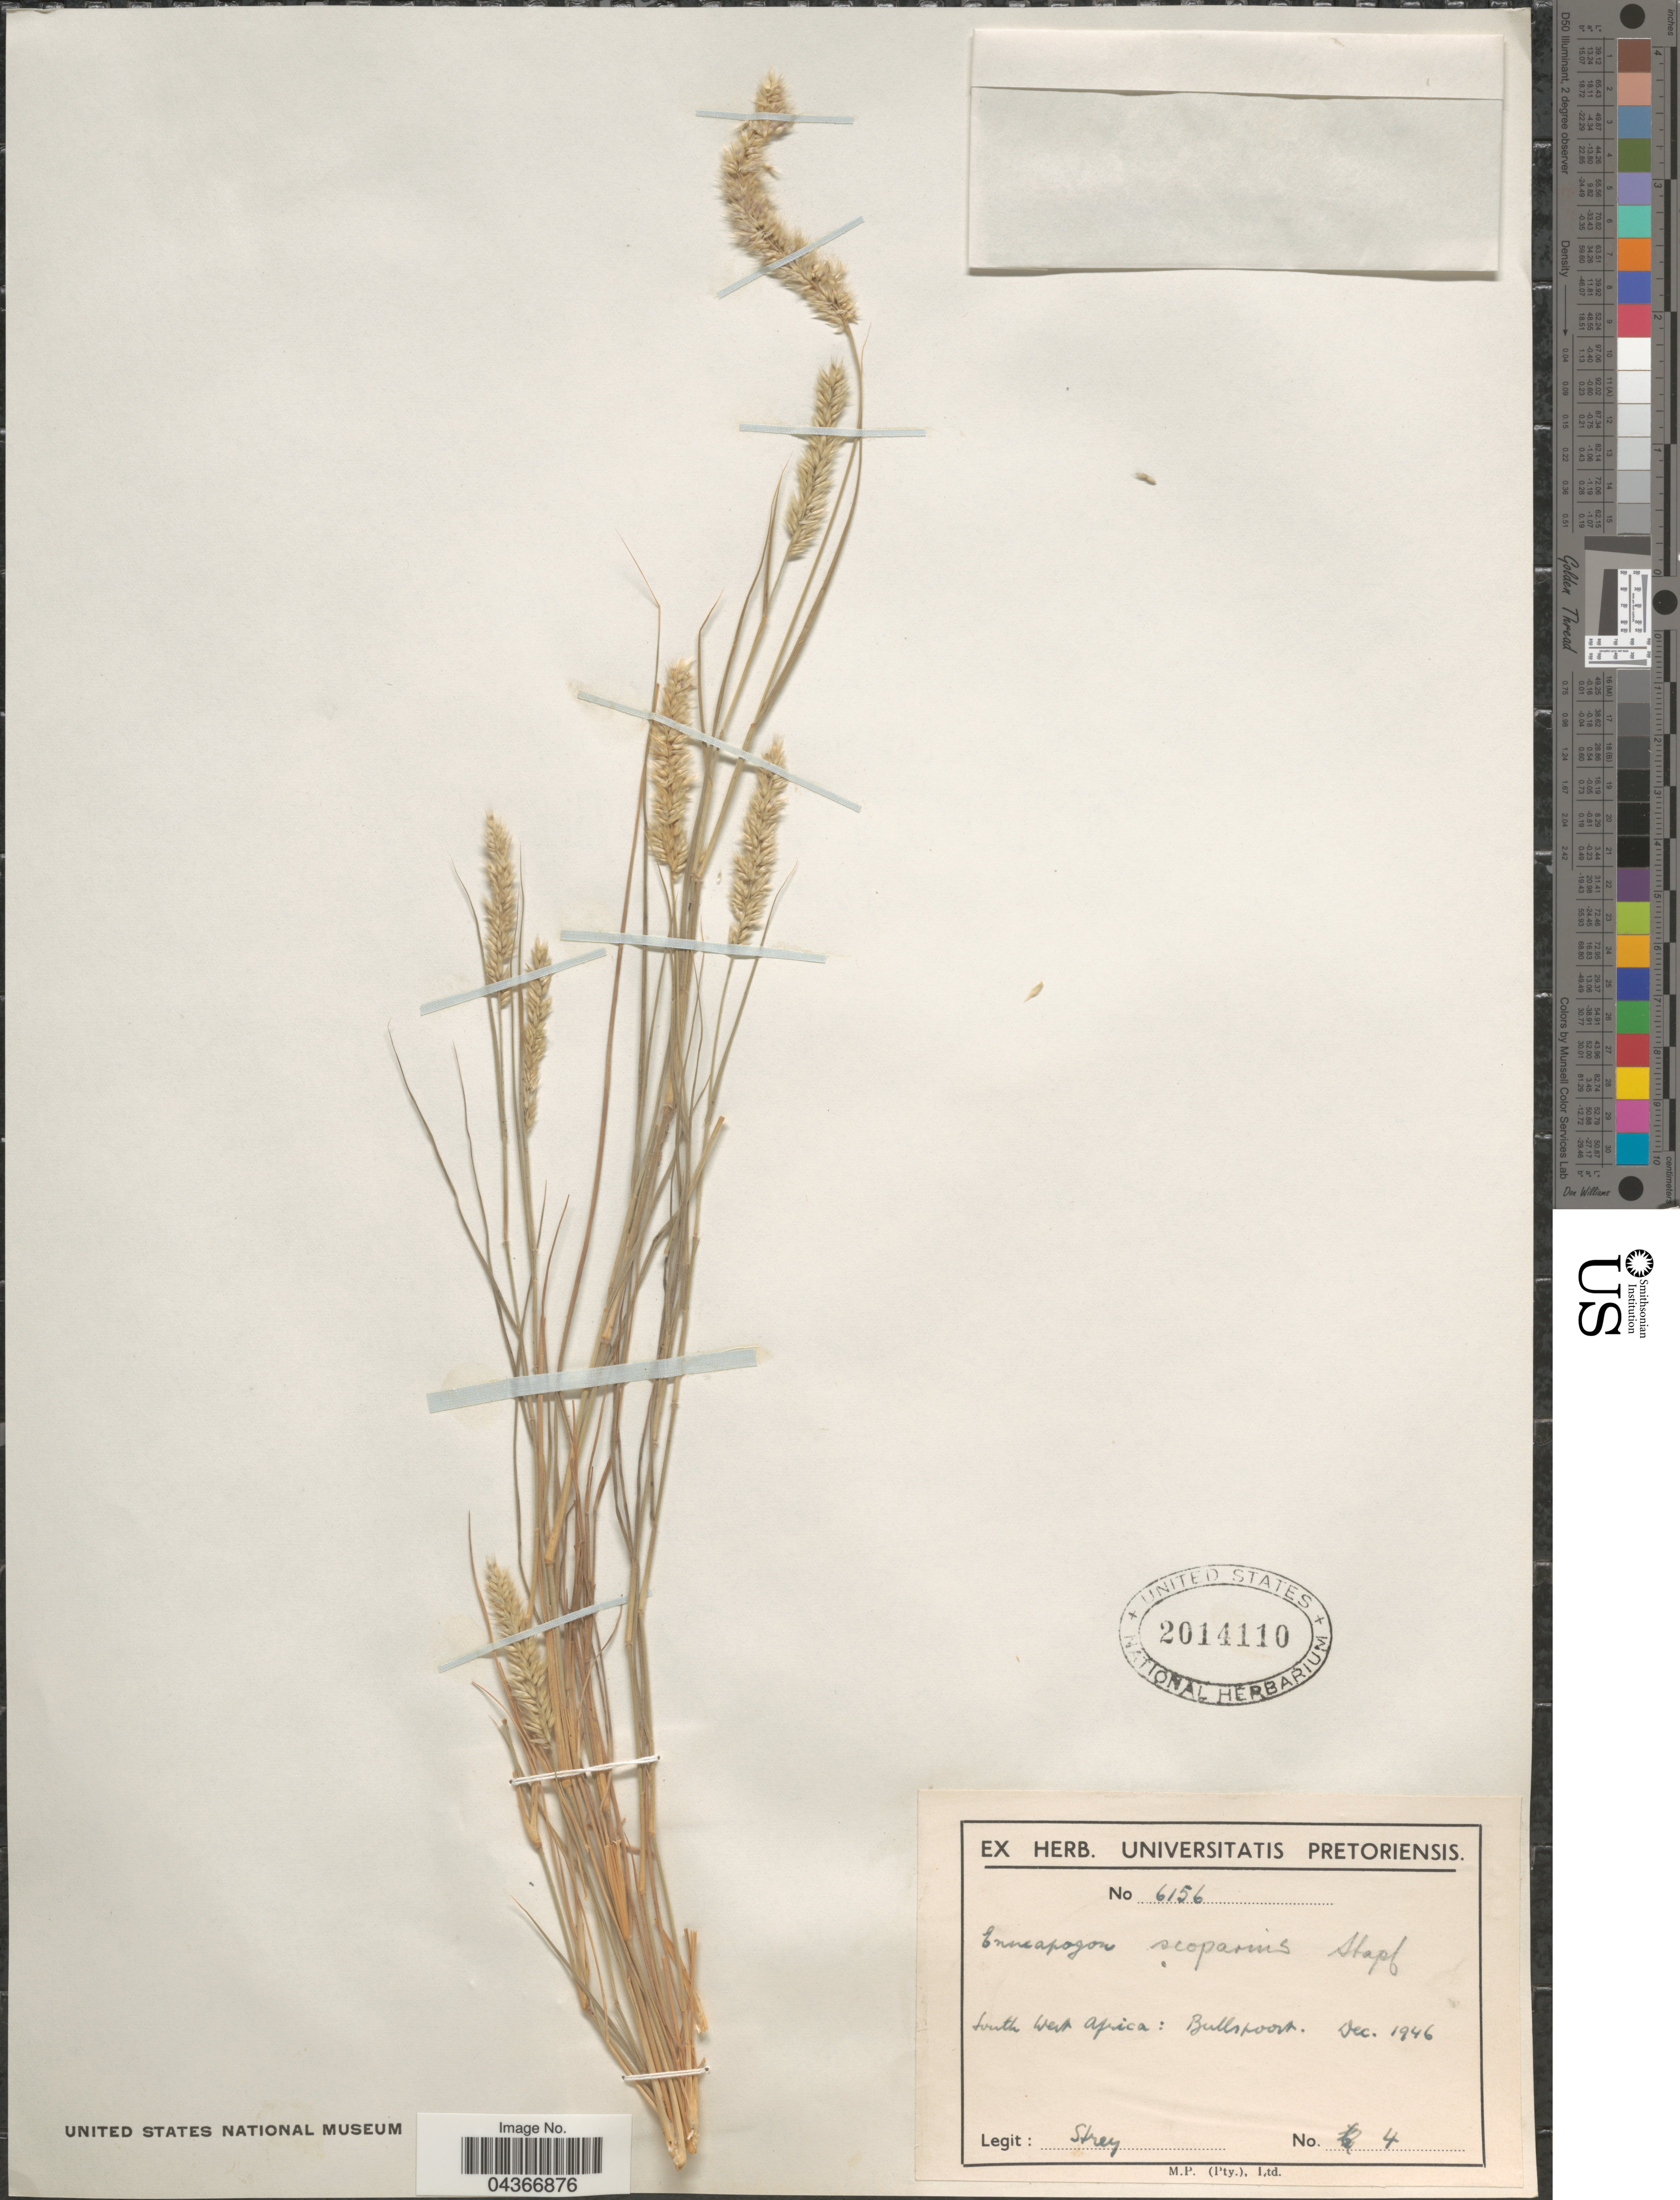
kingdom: Plantae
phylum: Tracheophyta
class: Liliopsida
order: Poales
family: Poaceae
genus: Enneapogon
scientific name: Enneapogon scoparius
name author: Stapf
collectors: -. Strey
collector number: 4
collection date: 1946-12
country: Namibia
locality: South West Africa: Bullspoort.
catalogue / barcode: US 2014110